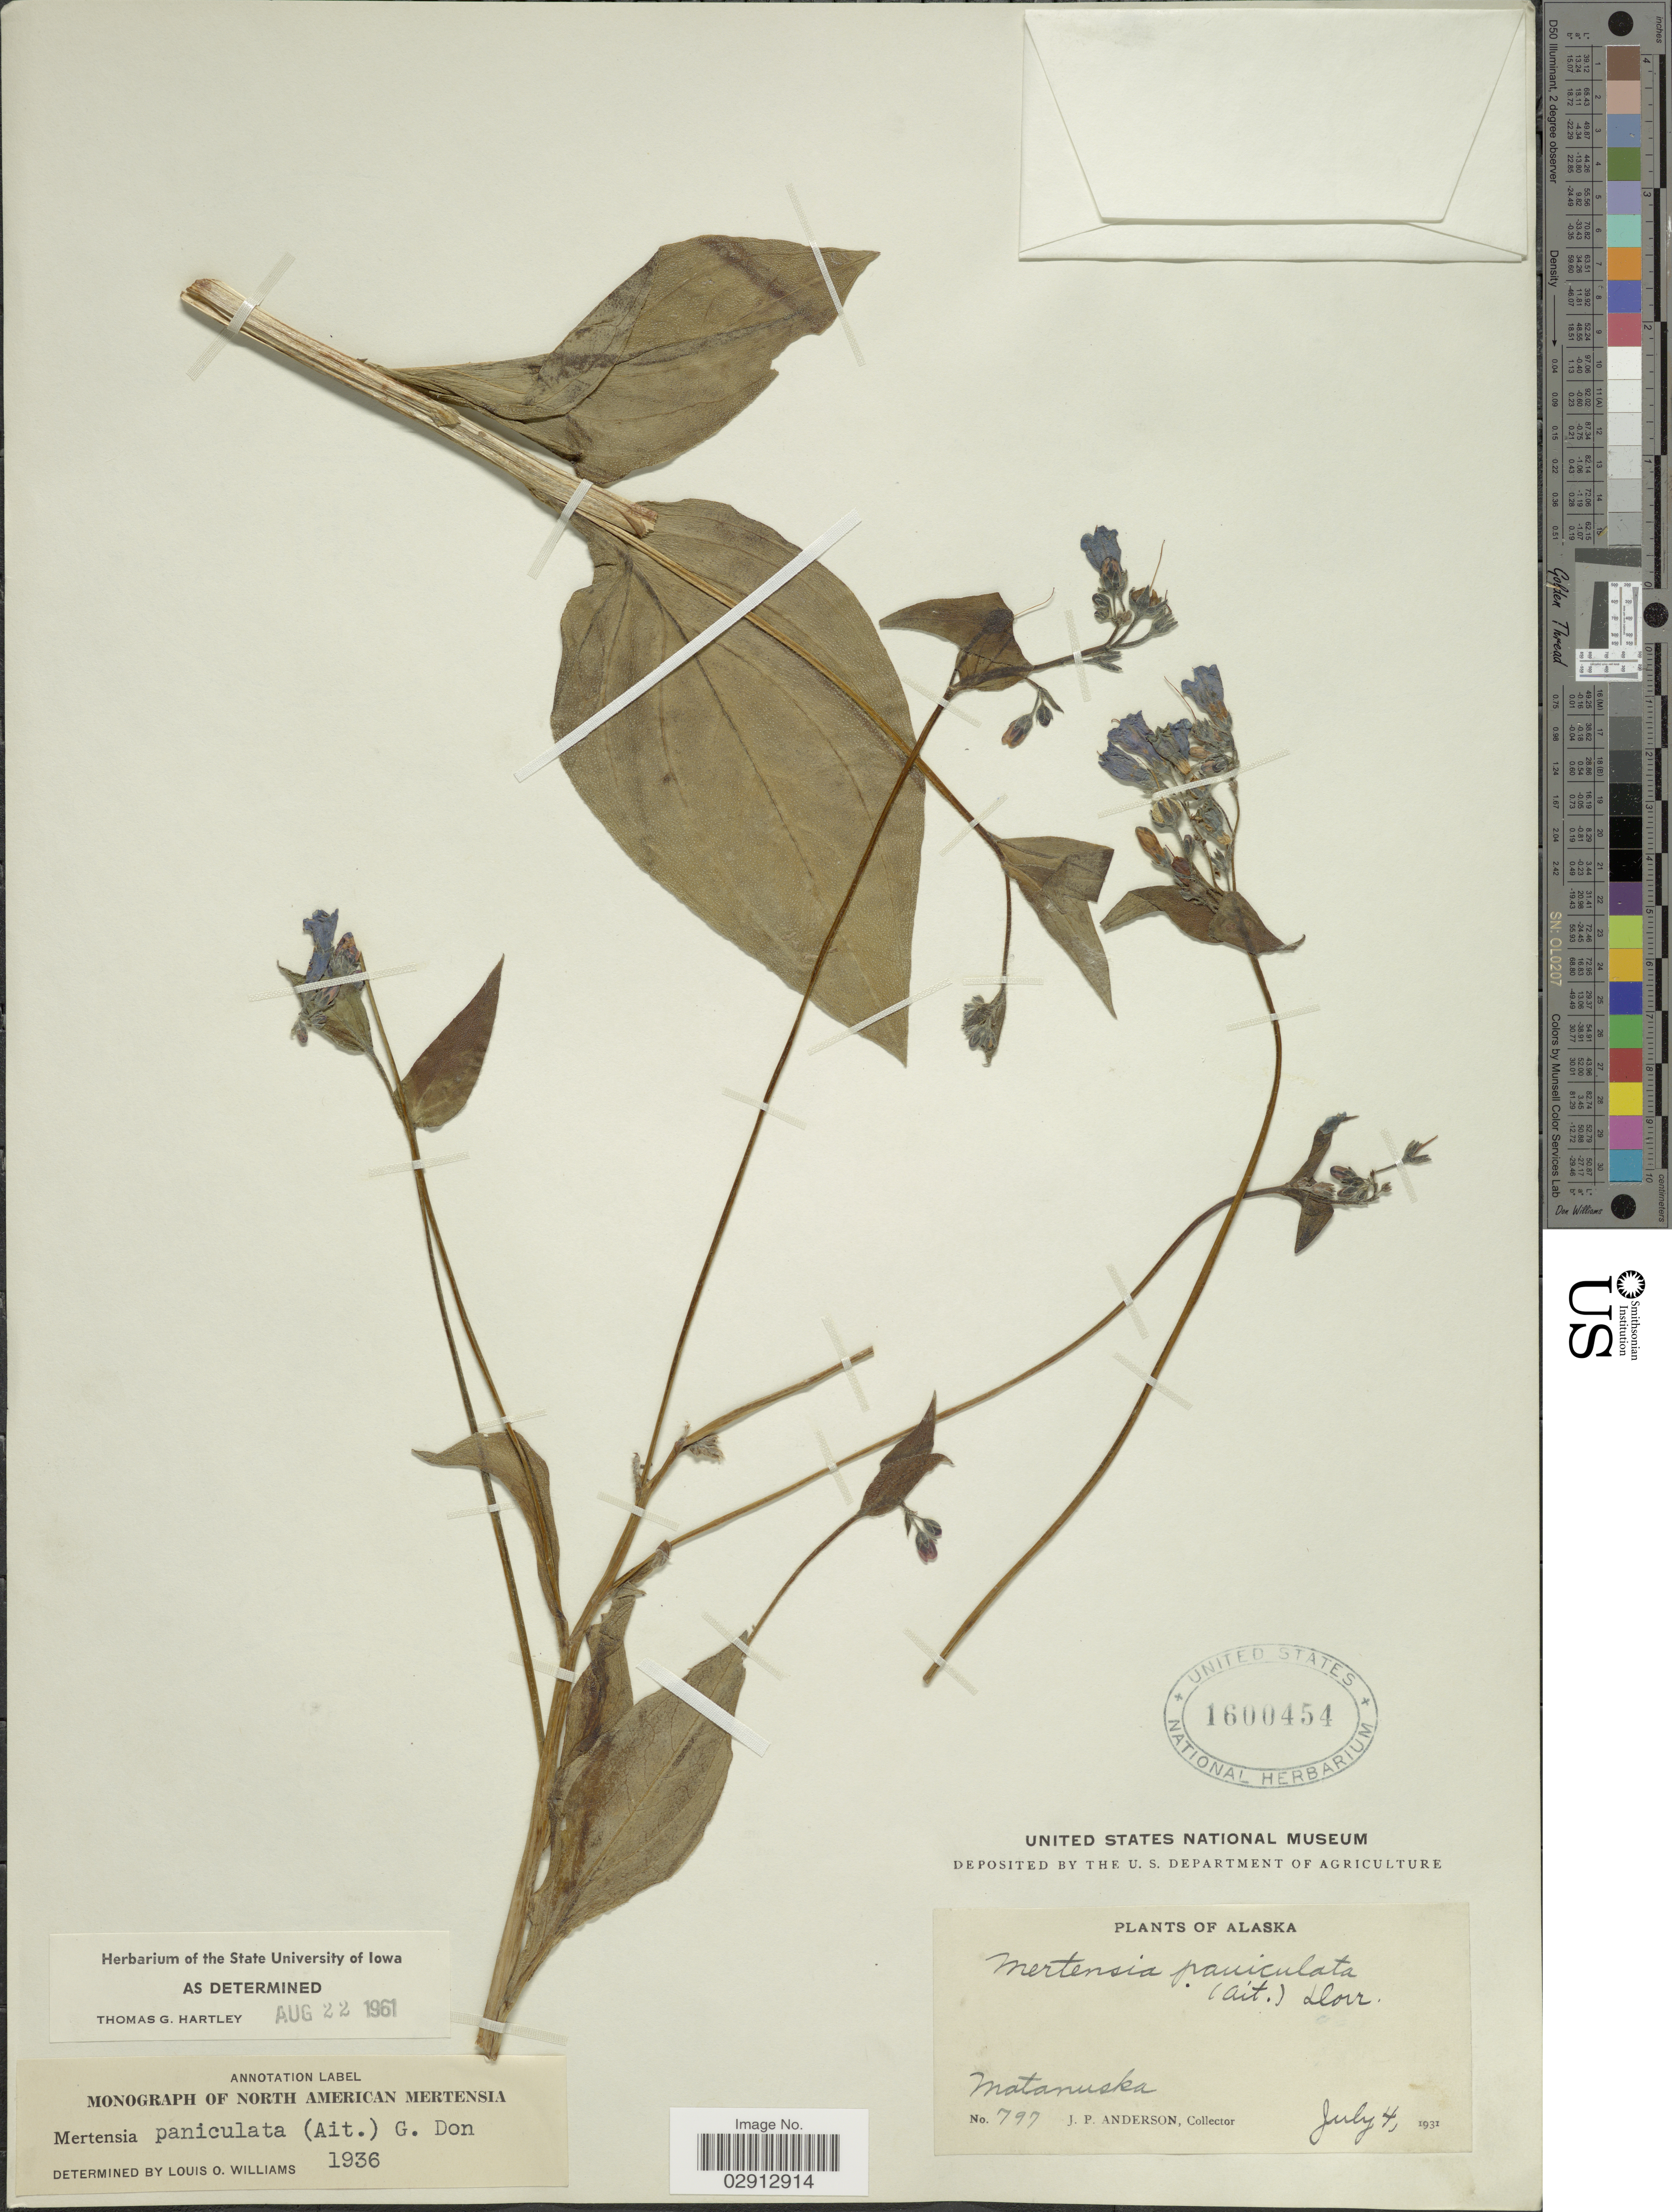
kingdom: Plantae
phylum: Tracheophyta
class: Magnoliopsida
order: Boraginales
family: Boraginaceae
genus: Mertensia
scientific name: Mertensia paniculata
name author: (Aiton) G. Don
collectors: J. P. Anderson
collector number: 797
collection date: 1931-07-04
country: United States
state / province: Alaska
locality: Matanuska.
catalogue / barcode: US 1600454